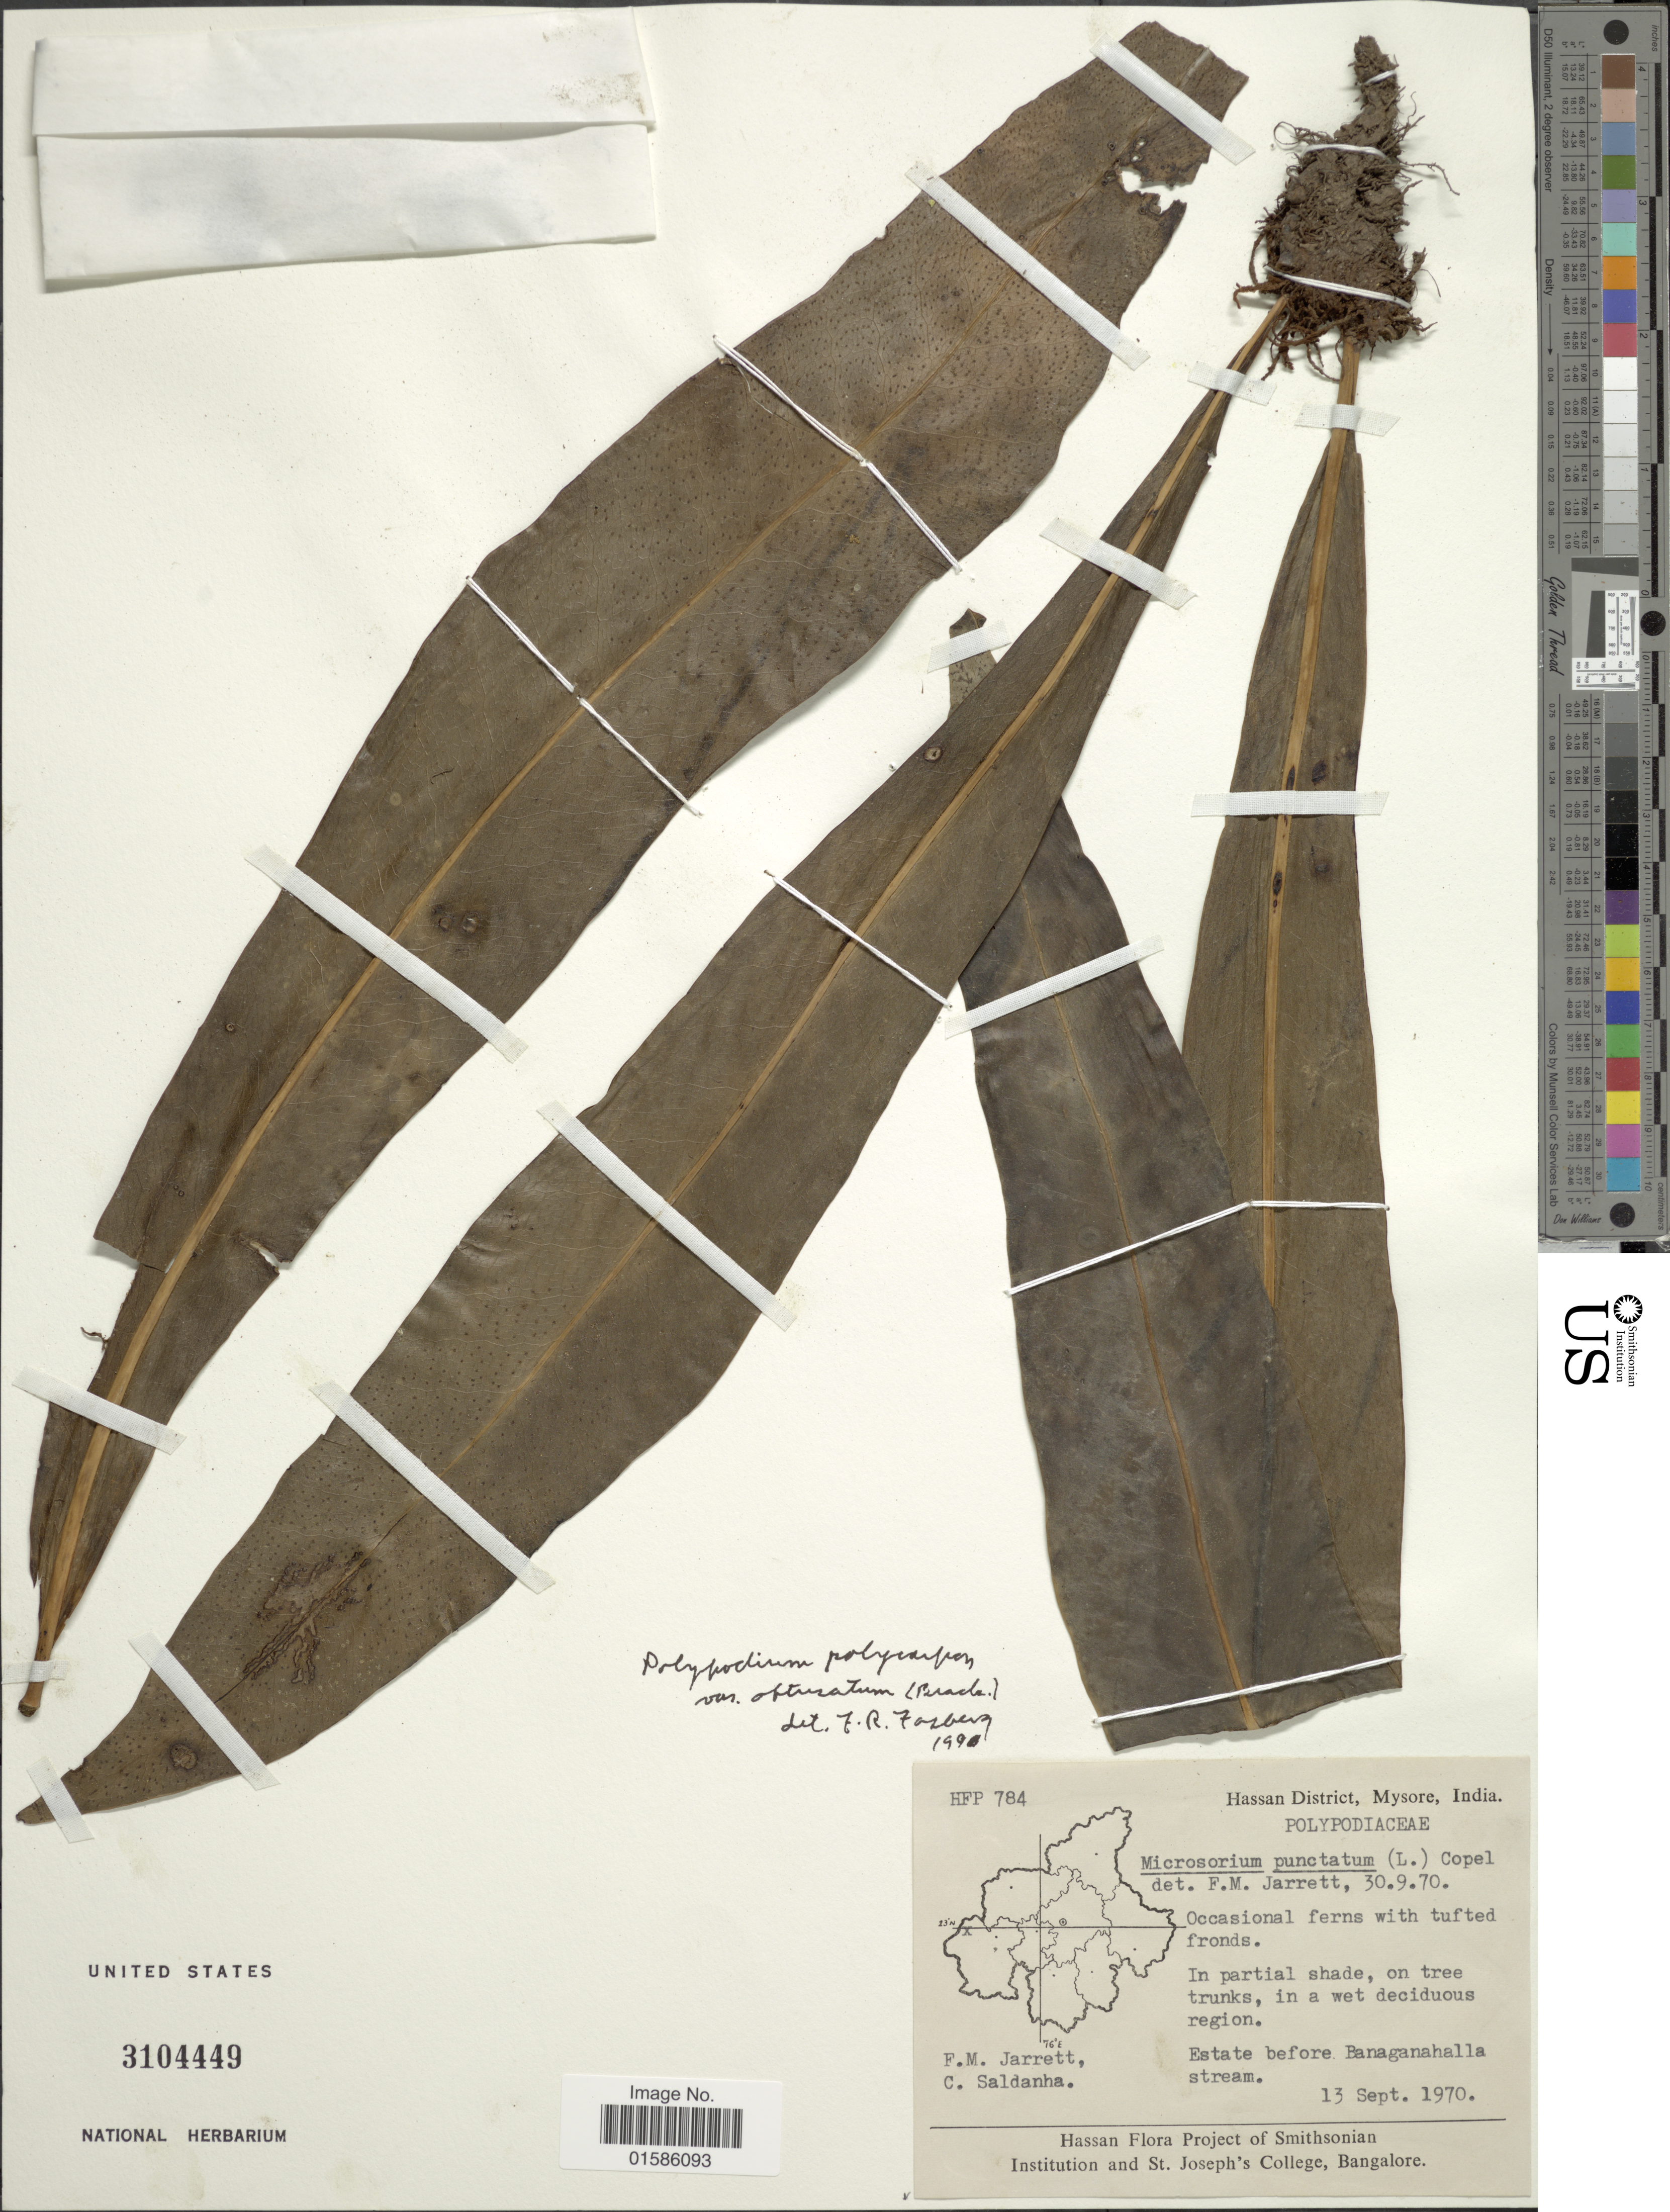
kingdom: Plantae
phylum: Tracheophyta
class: Polypodiopsida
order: Polypodiales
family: Polypodiaceae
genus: Microsorum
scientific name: Microsorum punctatum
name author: (L.) Copel.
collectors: F. M. Jarrett & C. Saldanha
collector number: HFP 784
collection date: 1970-09-13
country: India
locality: Hassan District, Mysore, Estate before Banaganahala stream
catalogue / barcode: US 3104449